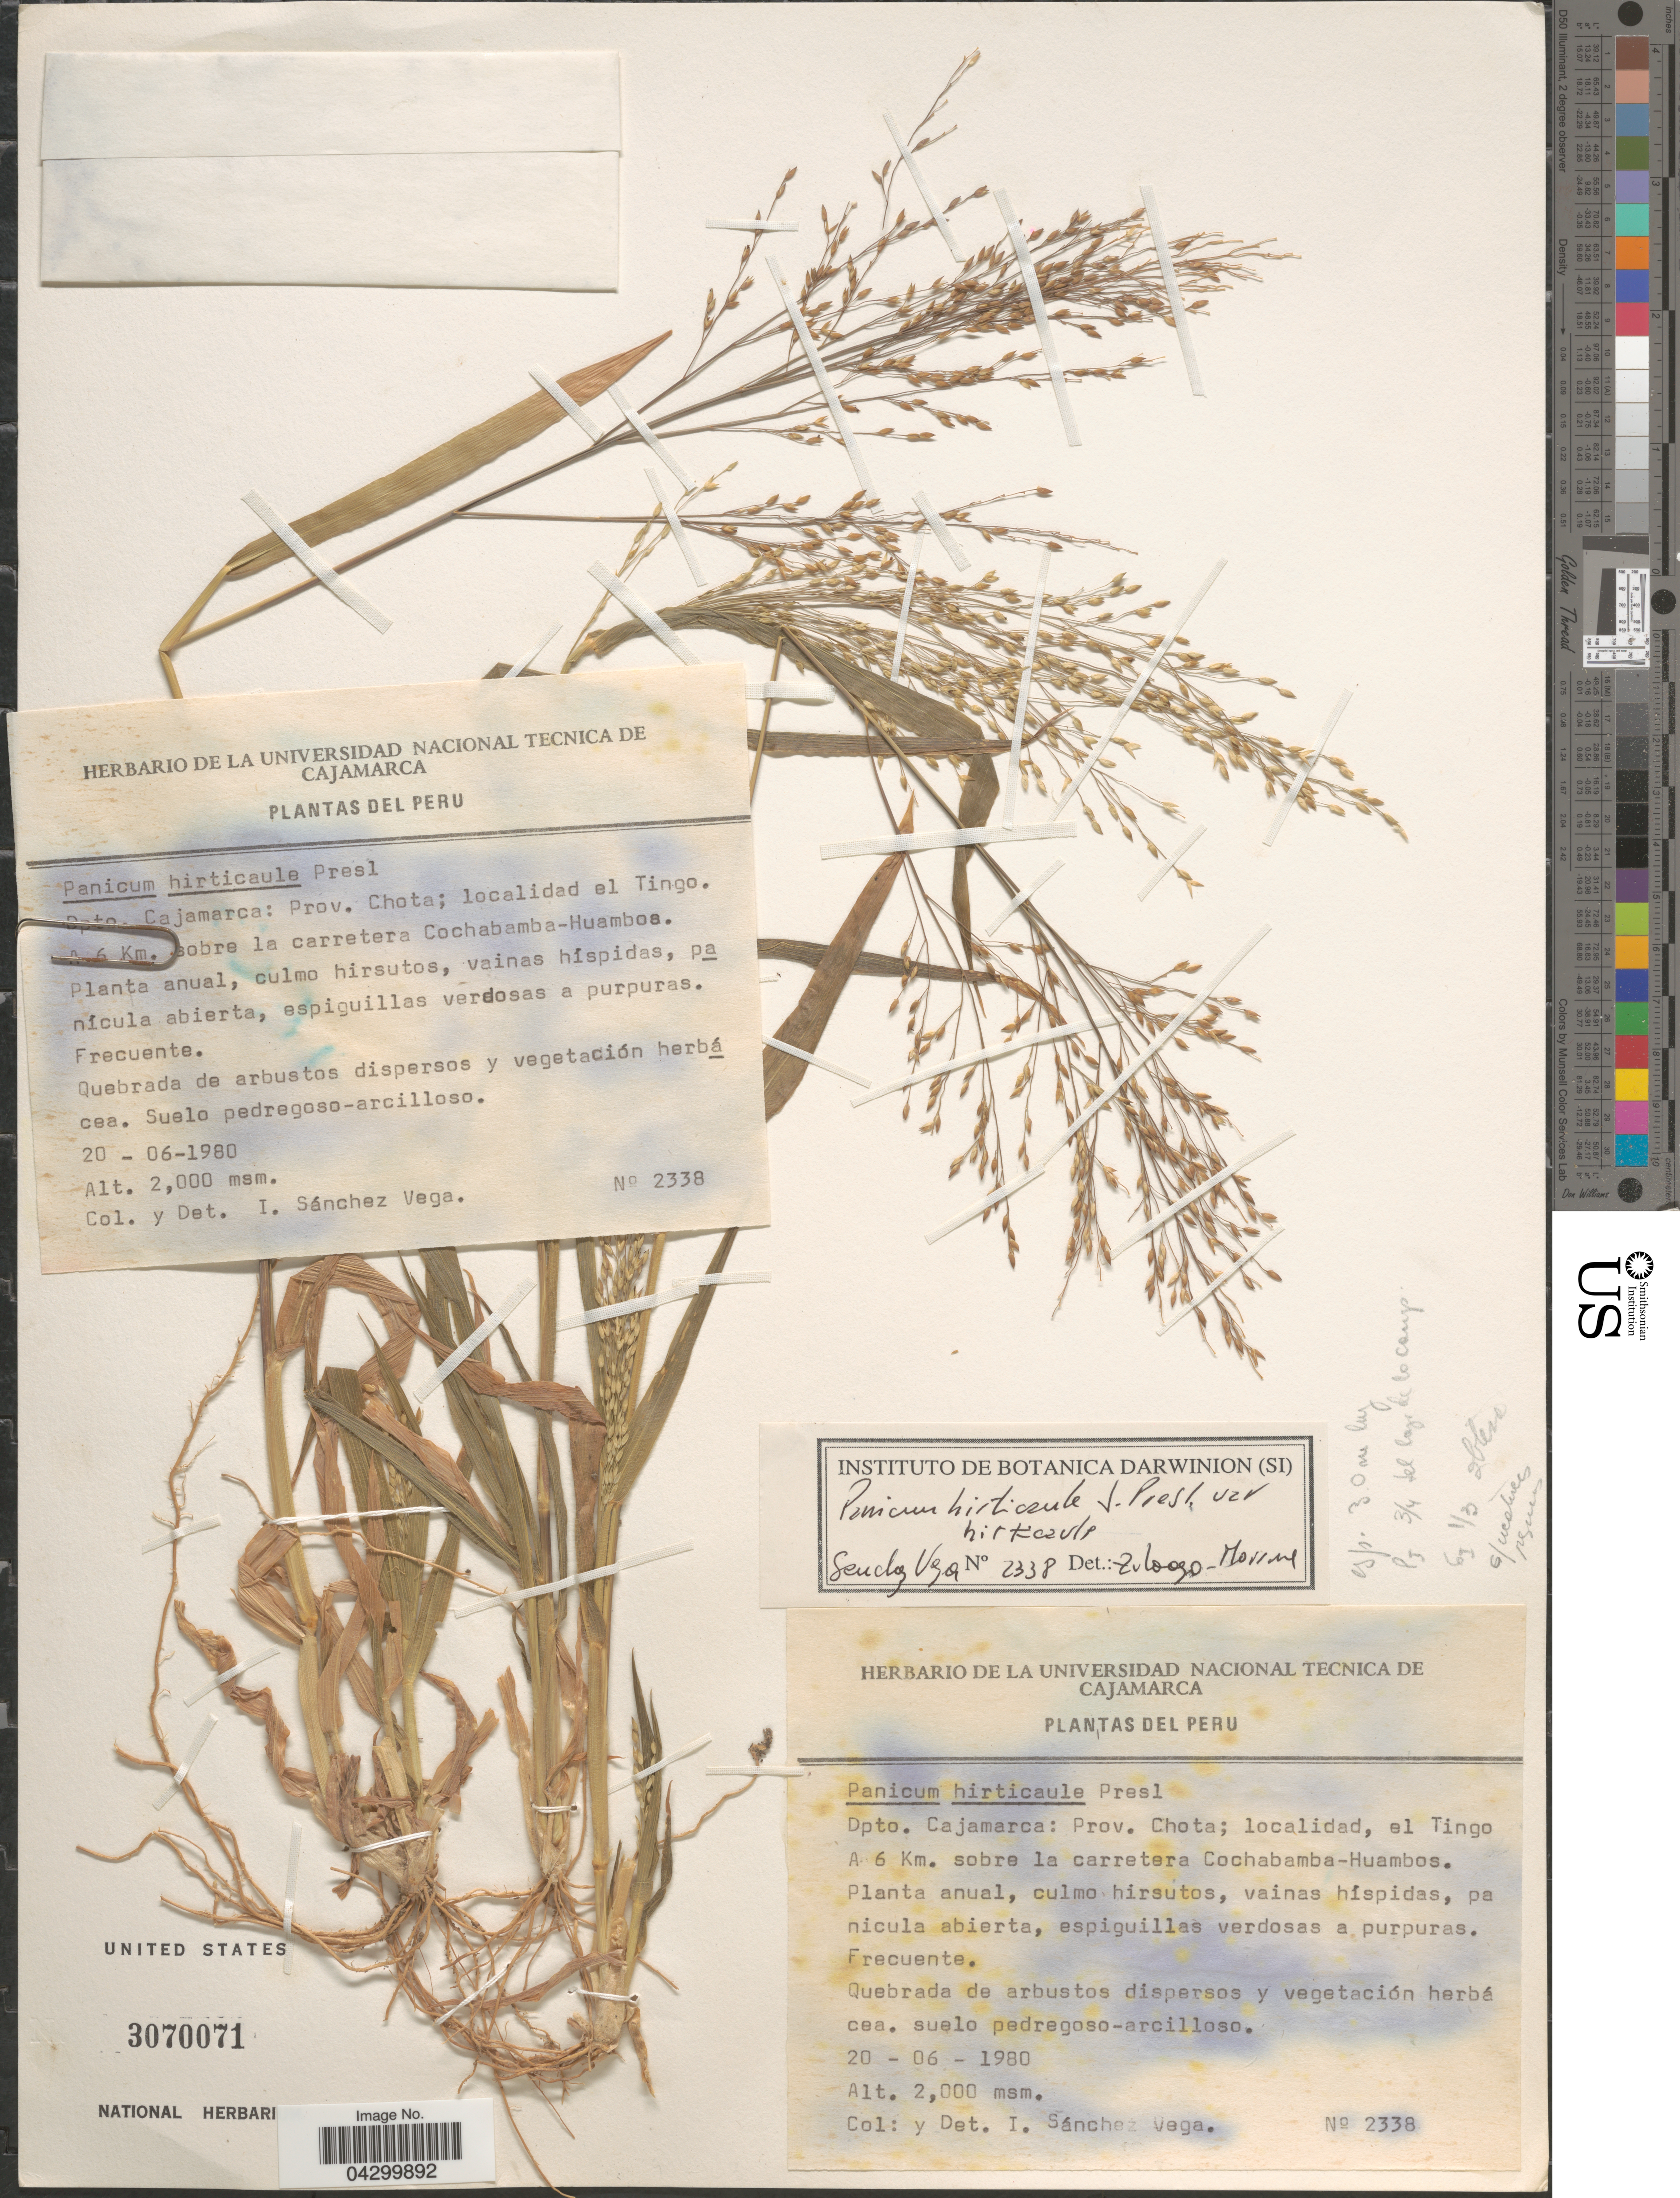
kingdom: Plantae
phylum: Tracheophyta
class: Liliopsida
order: Poales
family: Poaceae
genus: Panicum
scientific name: Panicum hirticaule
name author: J. Presl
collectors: I. Sánchez Vega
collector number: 2338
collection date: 1980-06-20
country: Peru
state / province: Cajamarca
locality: Depto. Cajamarca: Prov. Chota; localidad, el Tingo A 6 Km. sobre la carretera Cochabamba-Huambos.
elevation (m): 2000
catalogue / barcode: US 3070071